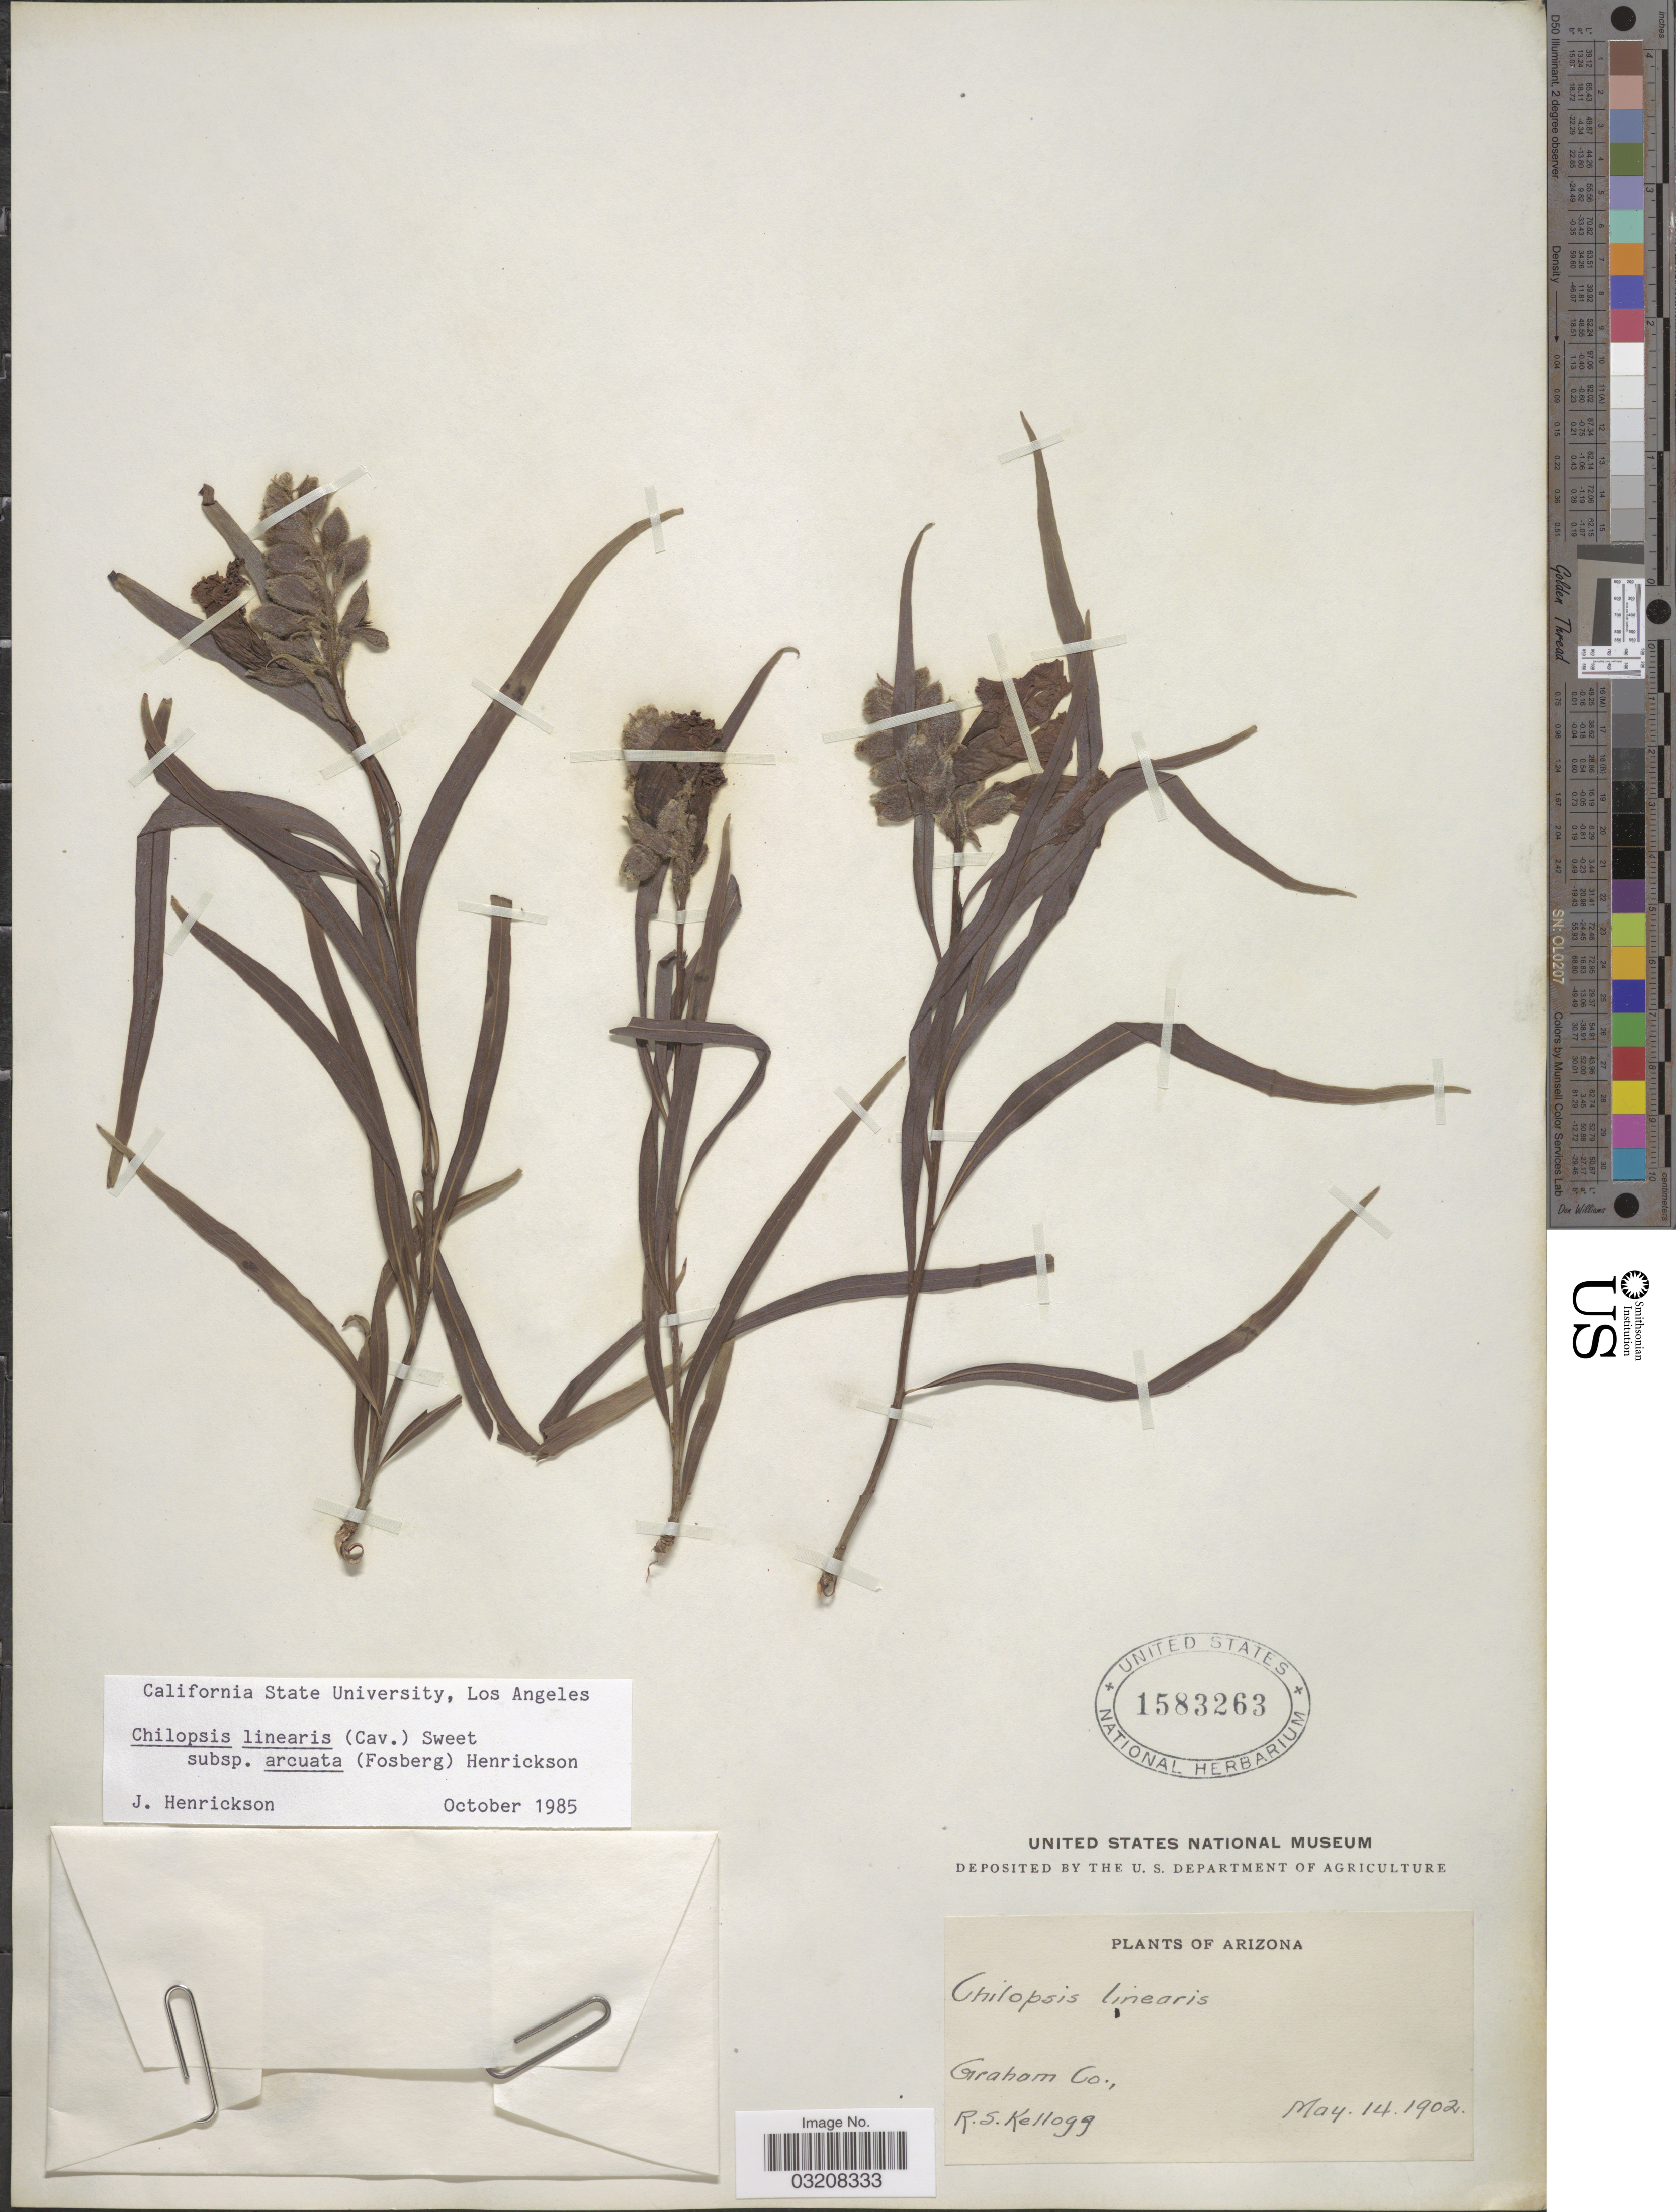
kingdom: Plantae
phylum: Tracheophyta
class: Magnoliopsida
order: Lamiales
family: Bignoniaceae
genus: Chilopsis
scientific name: Chilopsis linearis subsp. arcuata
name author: (Fosberg) Henrickson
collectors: R. Kellogg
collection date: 1902-05-14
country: United States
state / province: Arizona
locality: Graham Co.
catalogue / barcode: US 1583263